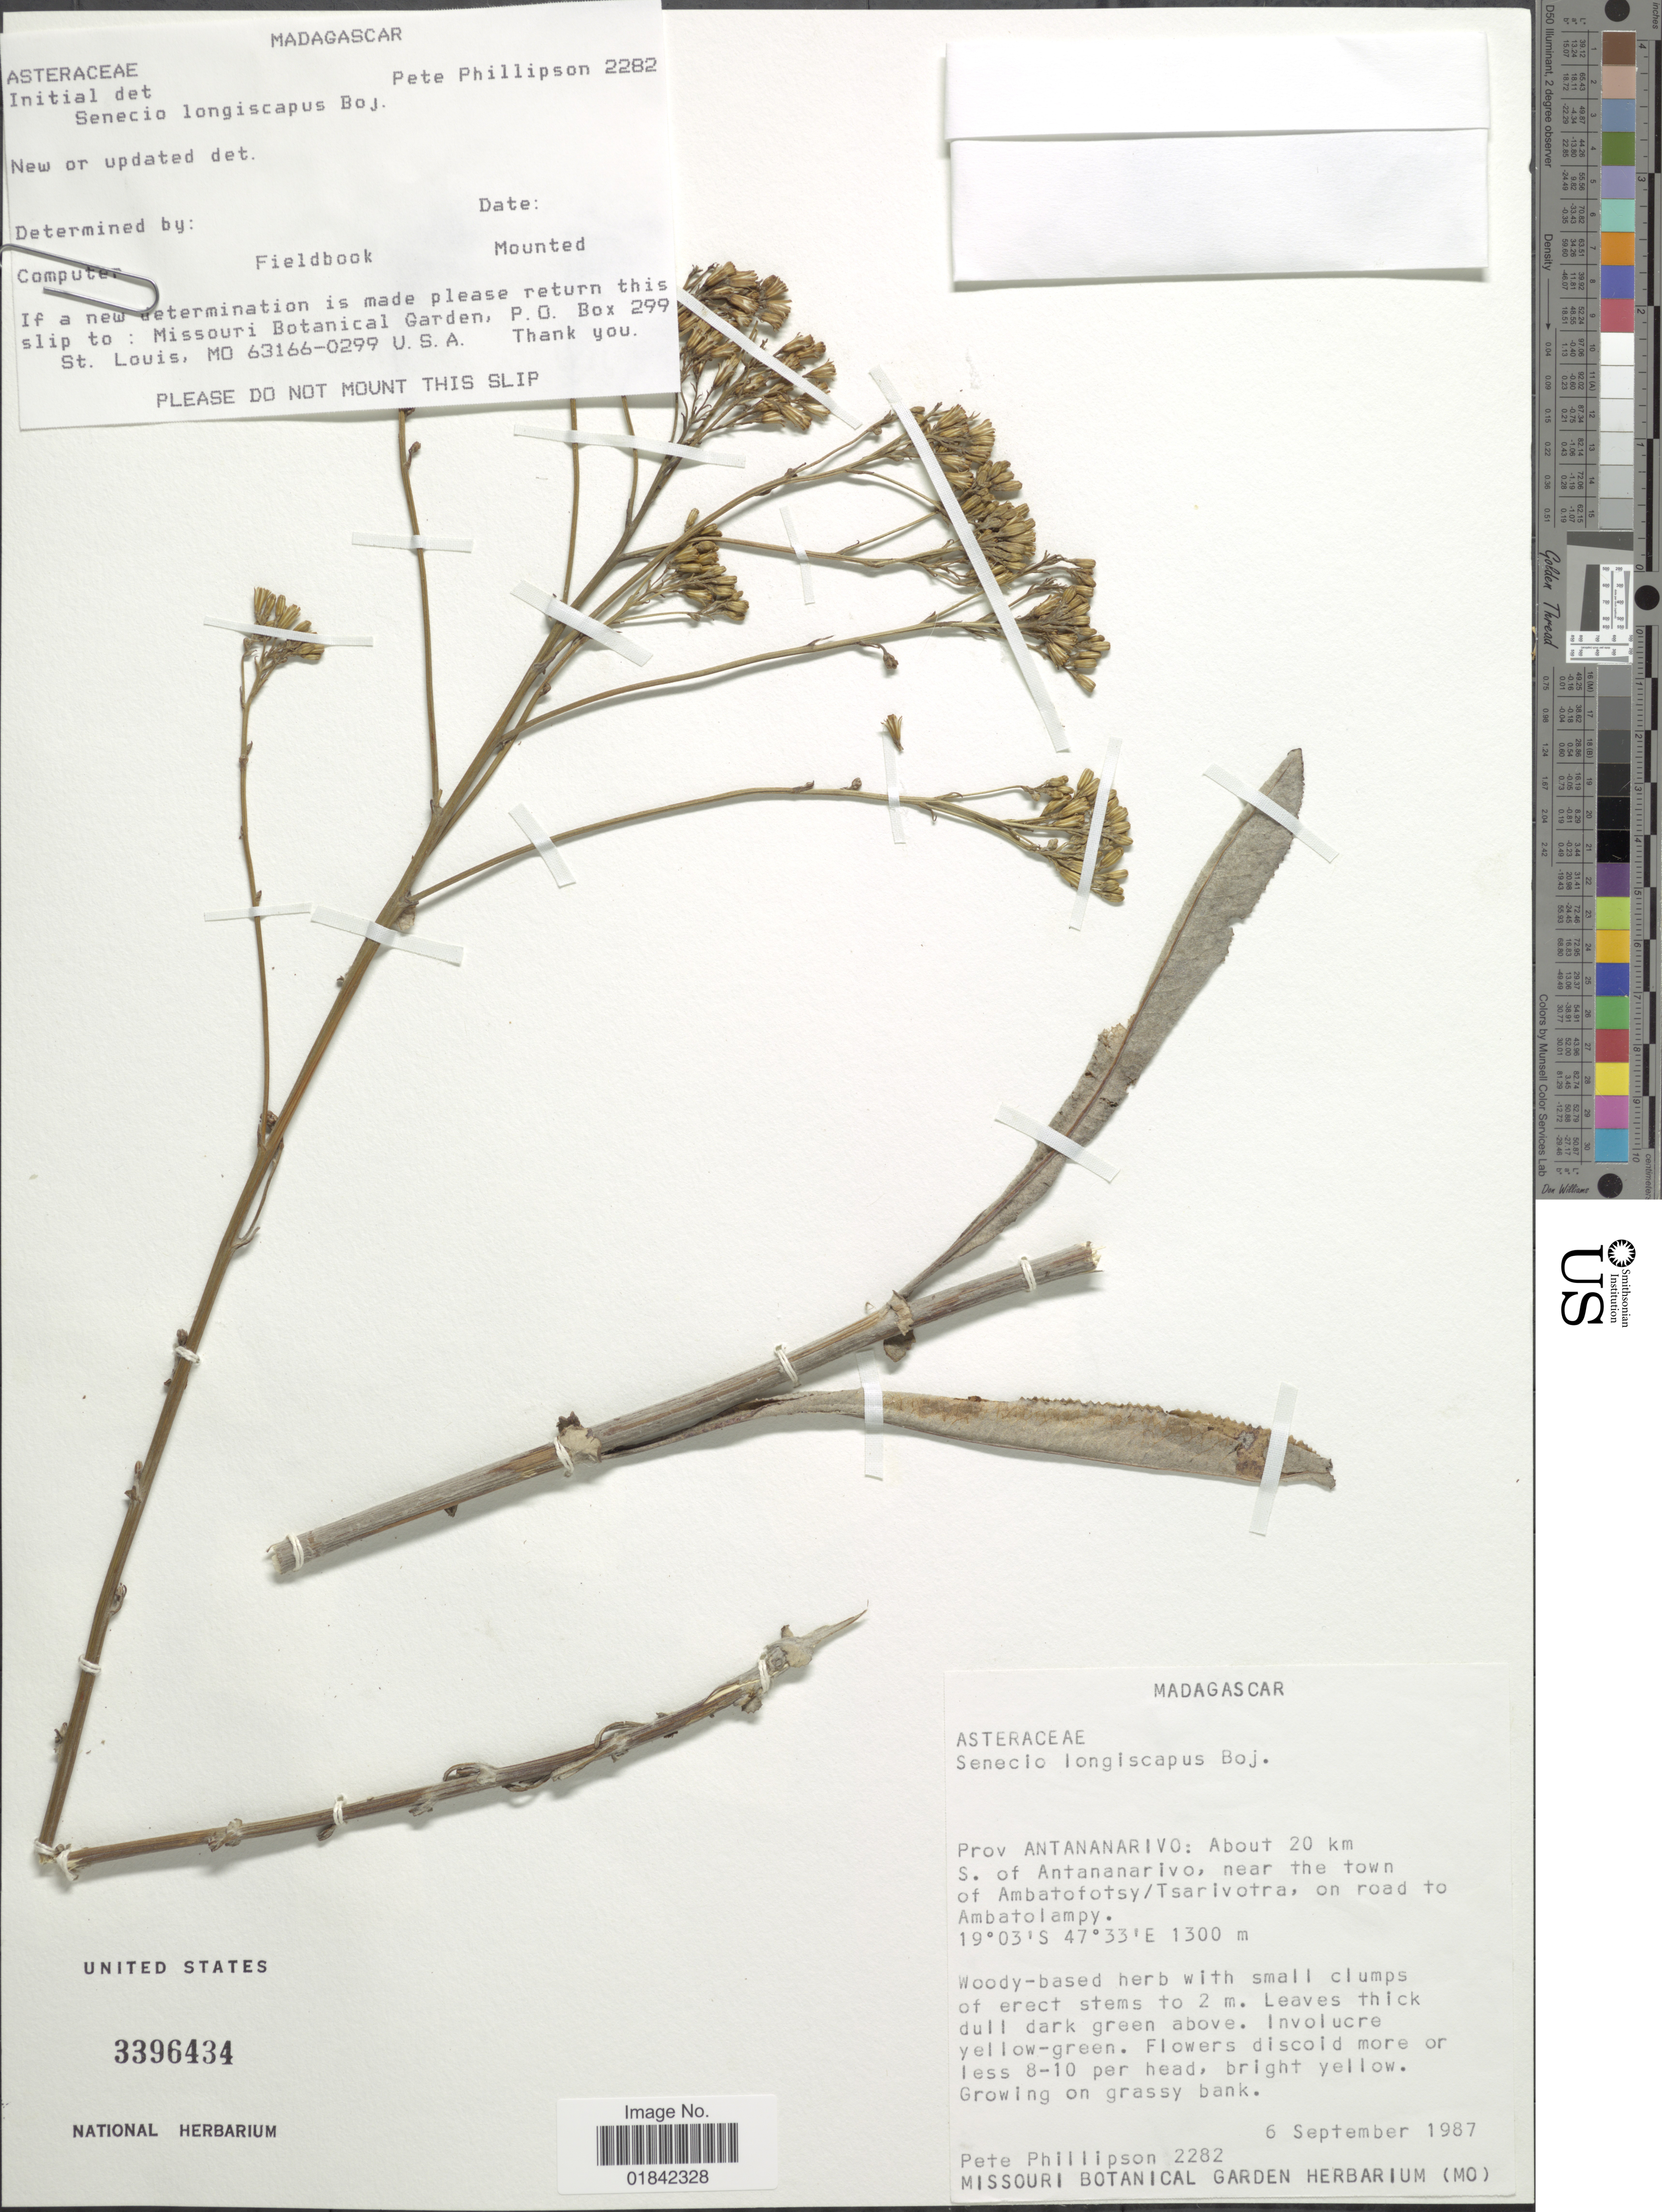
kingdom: Plantae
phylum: Tracheophyta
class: Magnoliopsida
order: Asterales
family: Asteraceae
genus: Senecio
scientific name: Senecio longiscapus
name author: Bojer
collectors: P. B. Phillipson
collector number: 2282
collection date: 1987-09-06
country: Madagascar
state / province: Analamanga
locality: About 20 km S. of Antananarivo, near the town of Ambatofotsy/ Tsarivotra, on road to Ambatolampy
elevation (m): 1300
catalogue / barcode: US 3396434